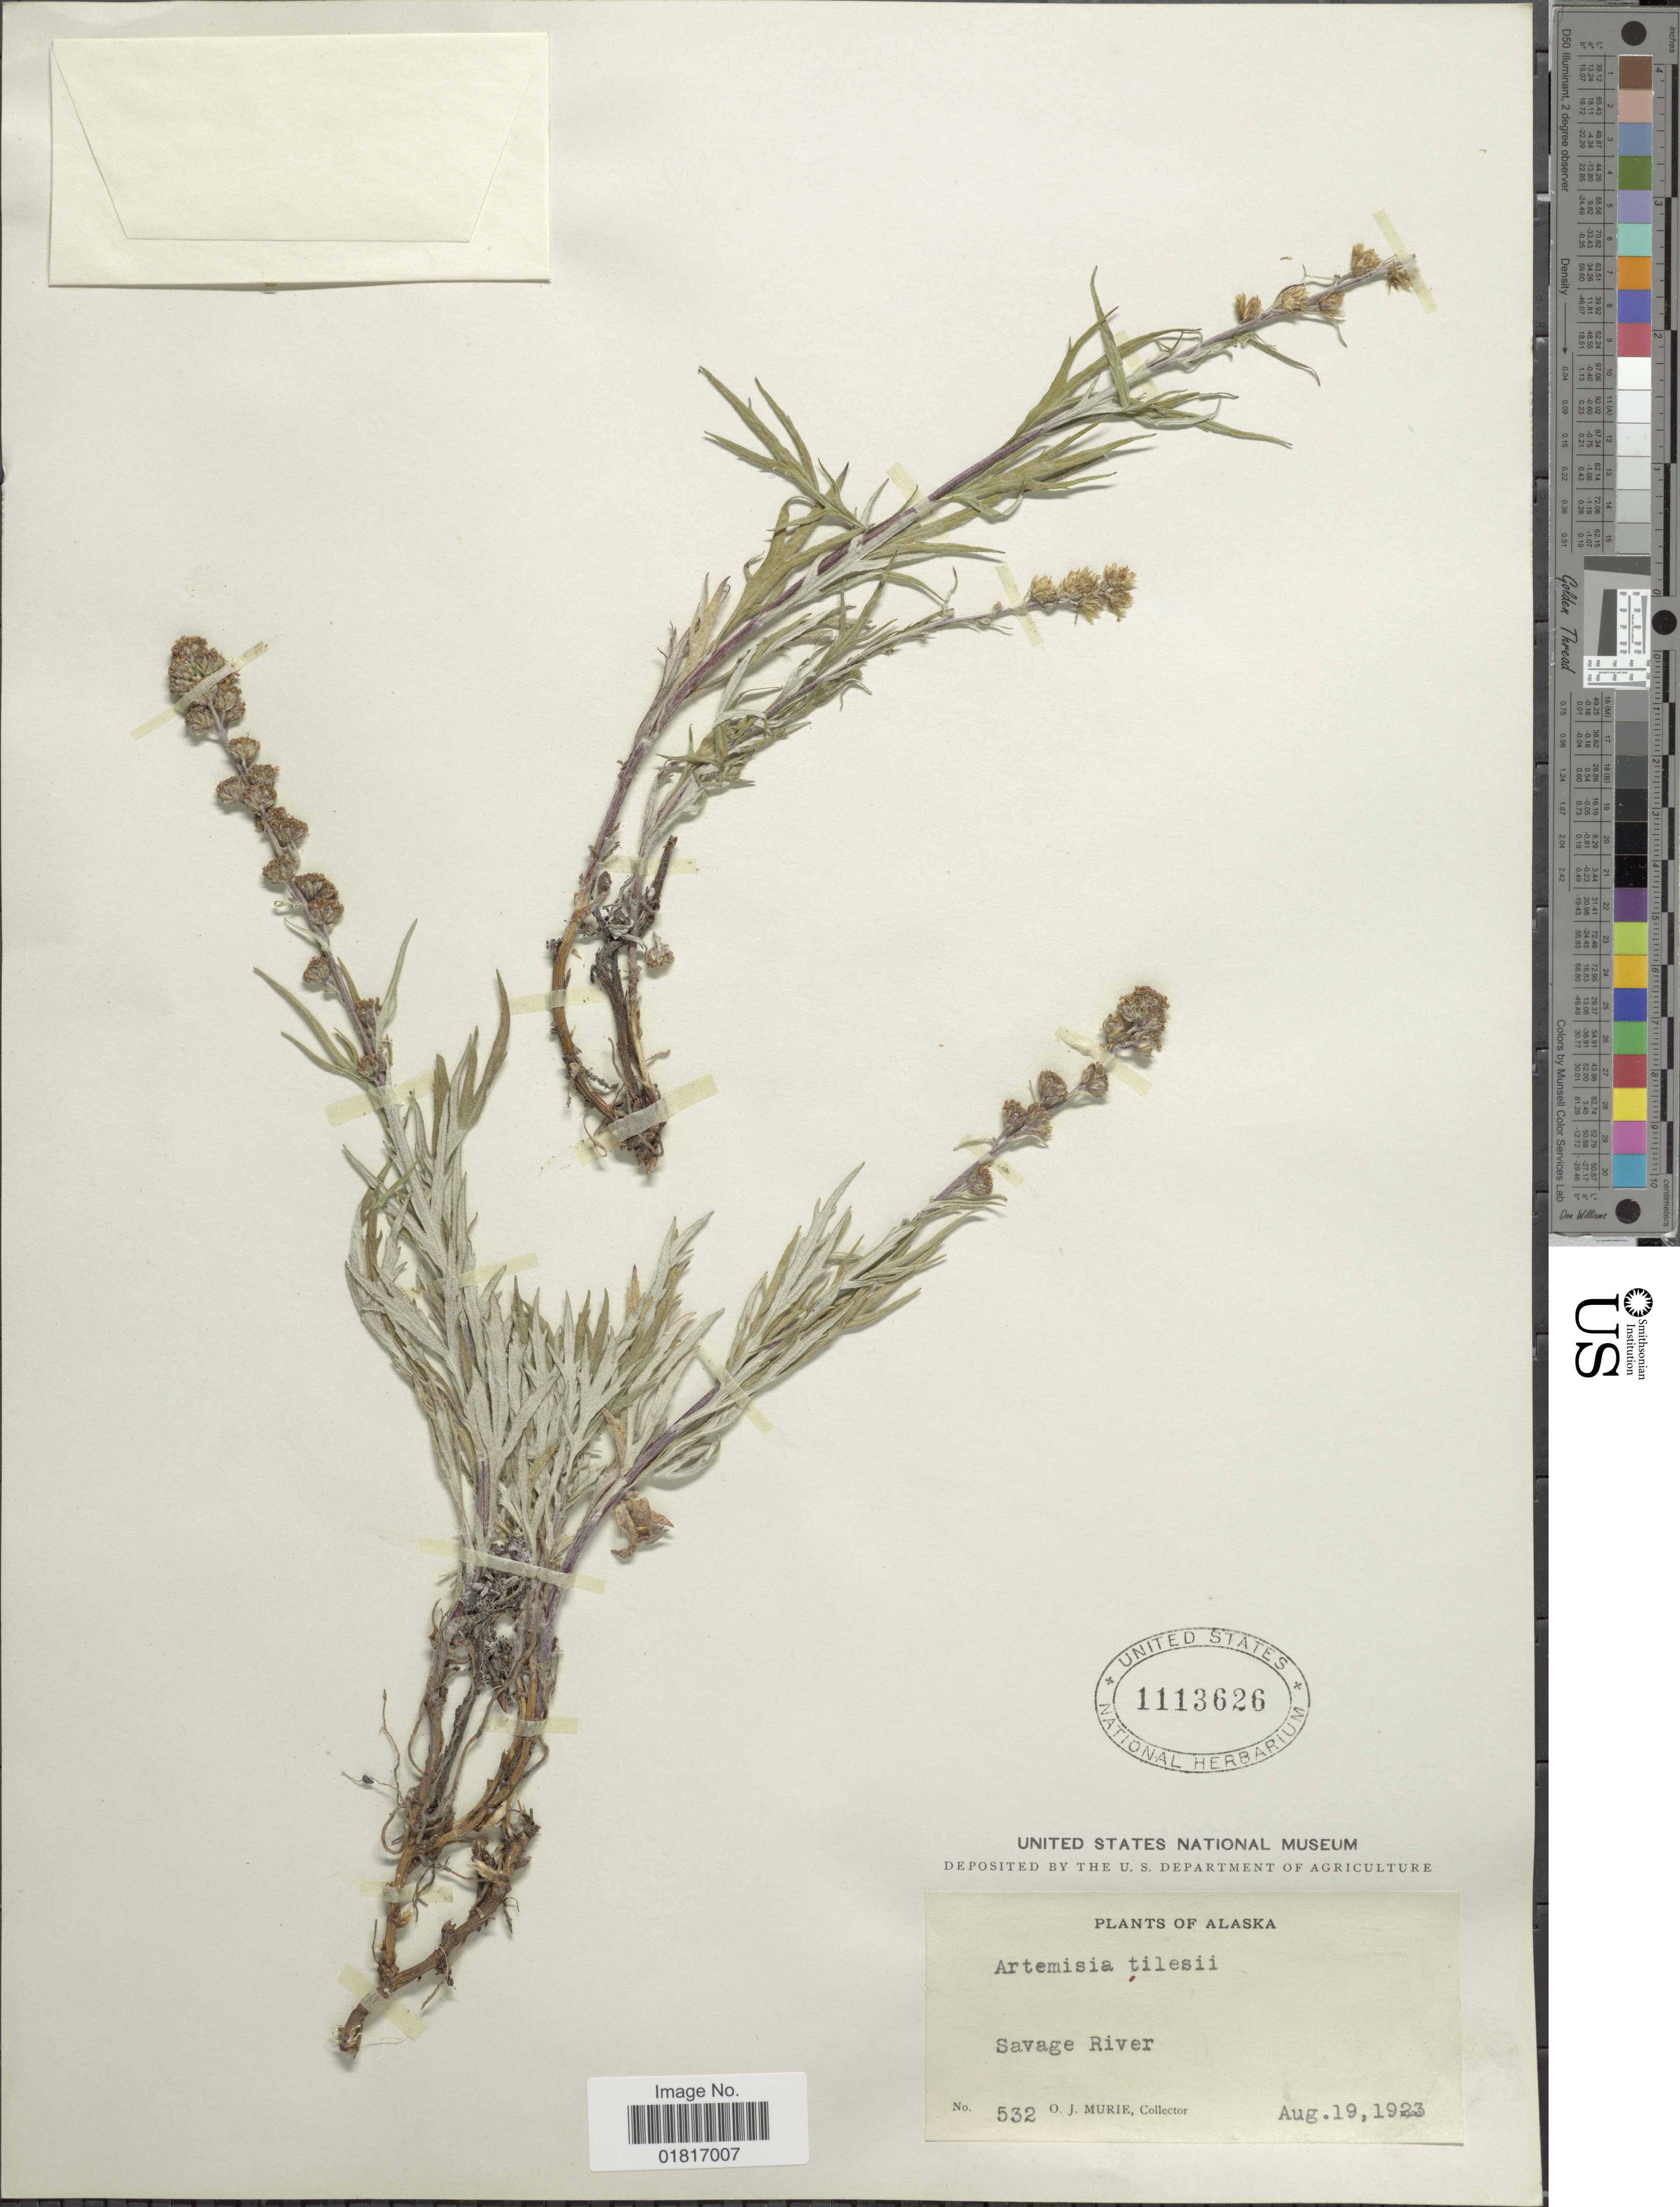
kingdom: Plantae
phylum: Tracheophyta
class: Magnoliopsida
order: Asterales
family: Asteraceae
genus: Artemisia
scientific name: Artemisia tilesii subsp. gormani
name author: (Rydb.) Hultén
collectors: O. Murie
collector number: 532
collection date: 1923-08-19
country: United States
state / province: Alaska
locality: Savage River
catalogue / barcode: US 1113626